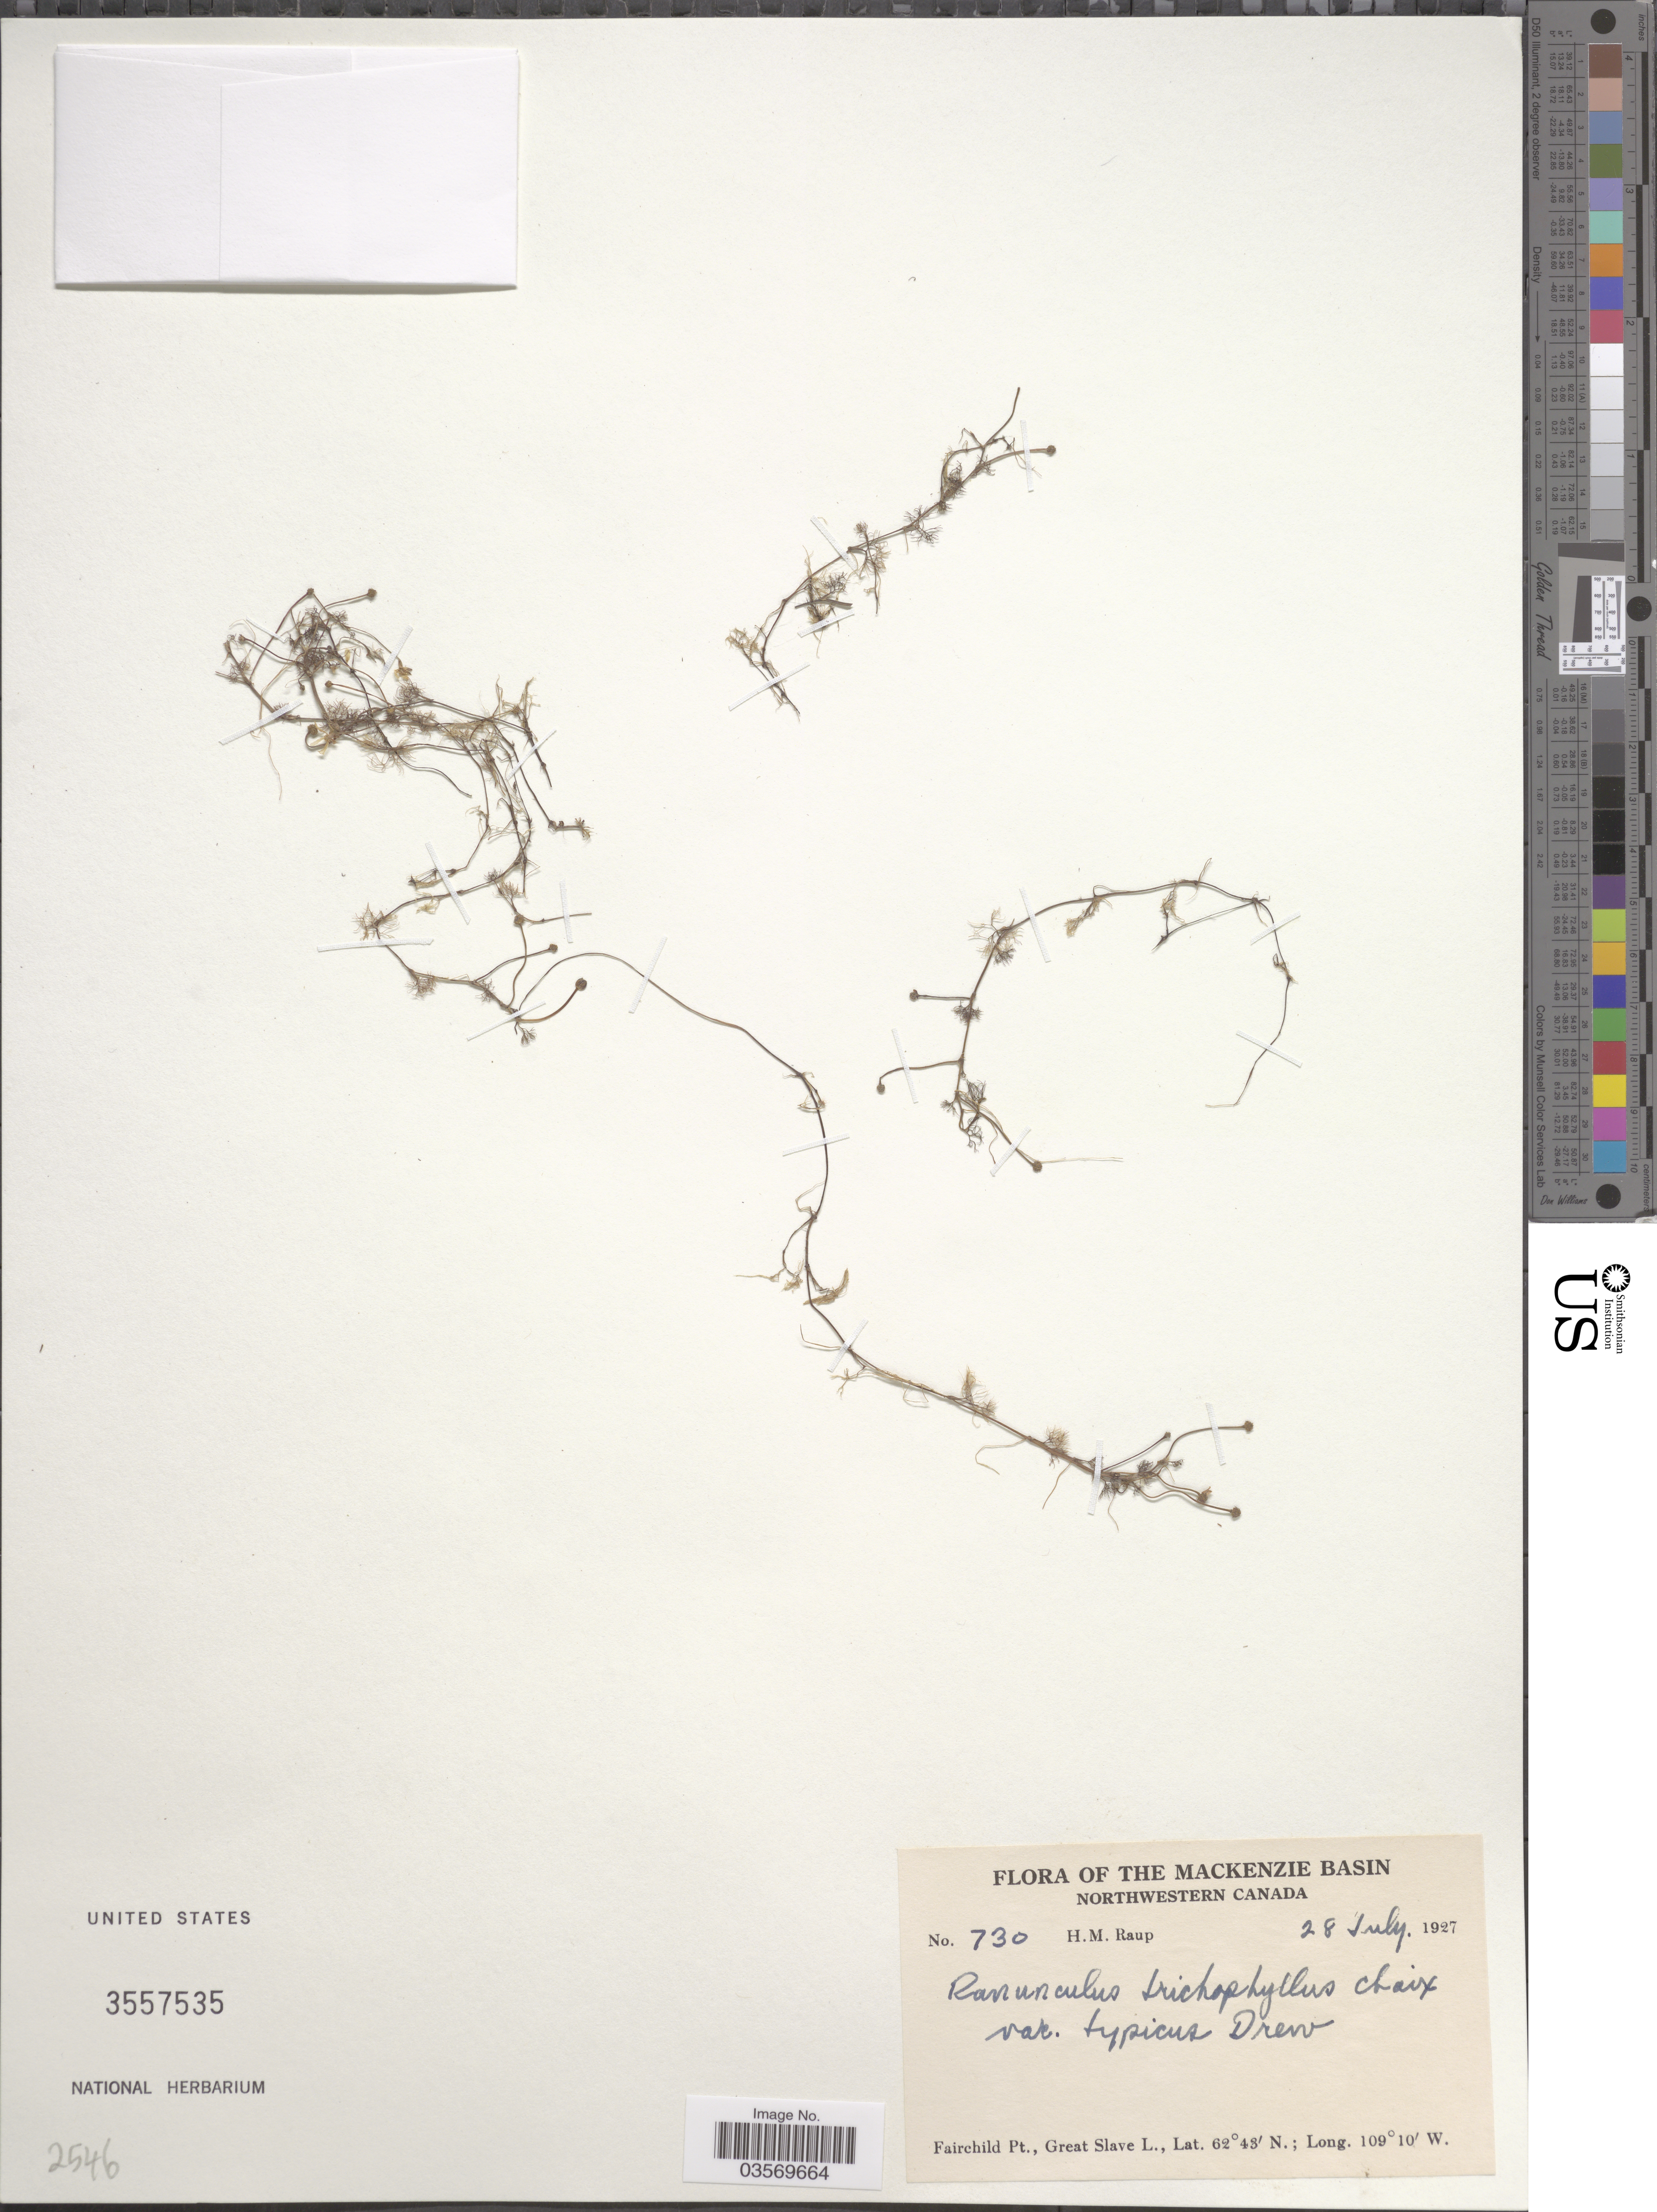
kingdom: Plantae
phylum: Tracheophyta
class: Magnoliopsida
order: Ranunculales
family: Ranunculaceae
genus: Ranunculus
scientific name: Ranunculus trichophyllus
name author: Chaix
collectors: H. Raup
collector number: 730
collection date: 1927-07-28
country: Canada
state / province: British Columbia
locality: The Mackenzie Basin. Northwestern Canada. Fairchild Pt., Great Slave L.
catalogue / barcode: US 3557535